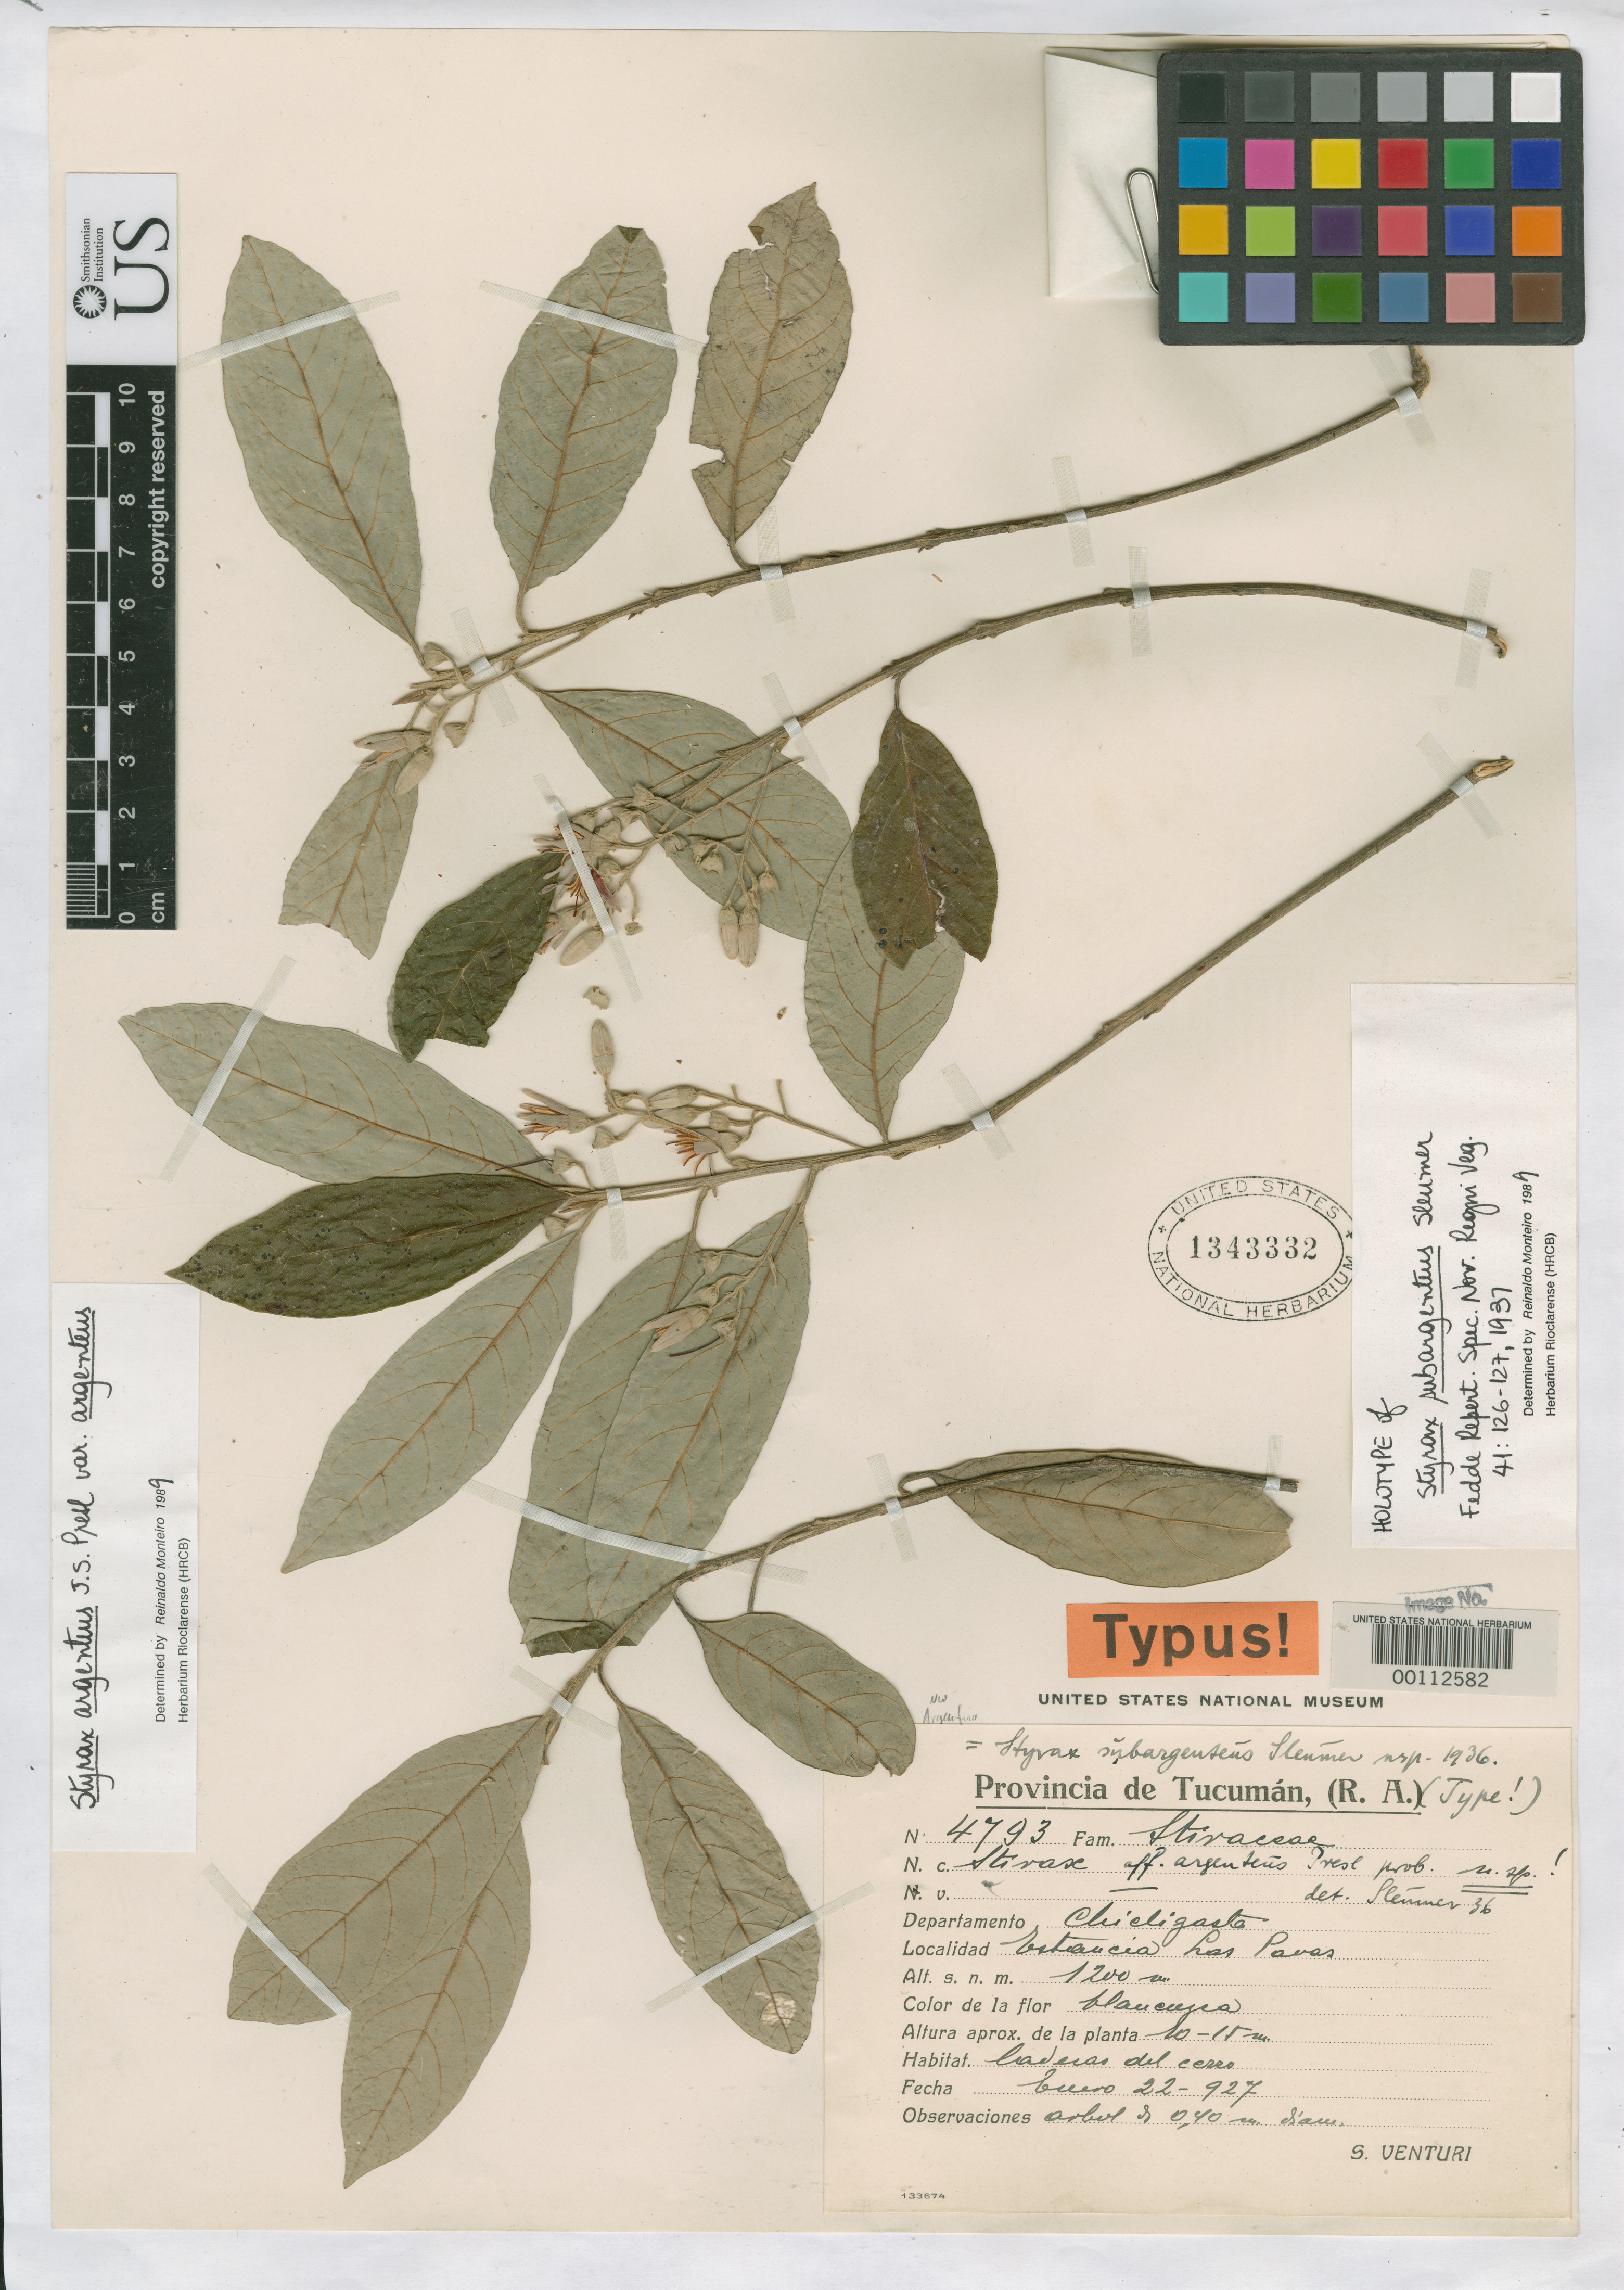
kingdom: Plantae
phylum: Tracheophyta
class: Magnoliopsida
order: Ericales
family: Styracaceae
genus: Styrax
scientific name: Styrax subargenteus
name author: Sleumer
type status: Holotype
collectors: S. Venturi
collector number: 4793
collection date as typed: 22 Jan 1927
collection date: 1927-01-22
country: Argentina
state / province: Tucumán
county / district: Chicligasta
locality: Estancia las Pavas.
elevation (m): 1200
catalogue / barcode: US 1343332